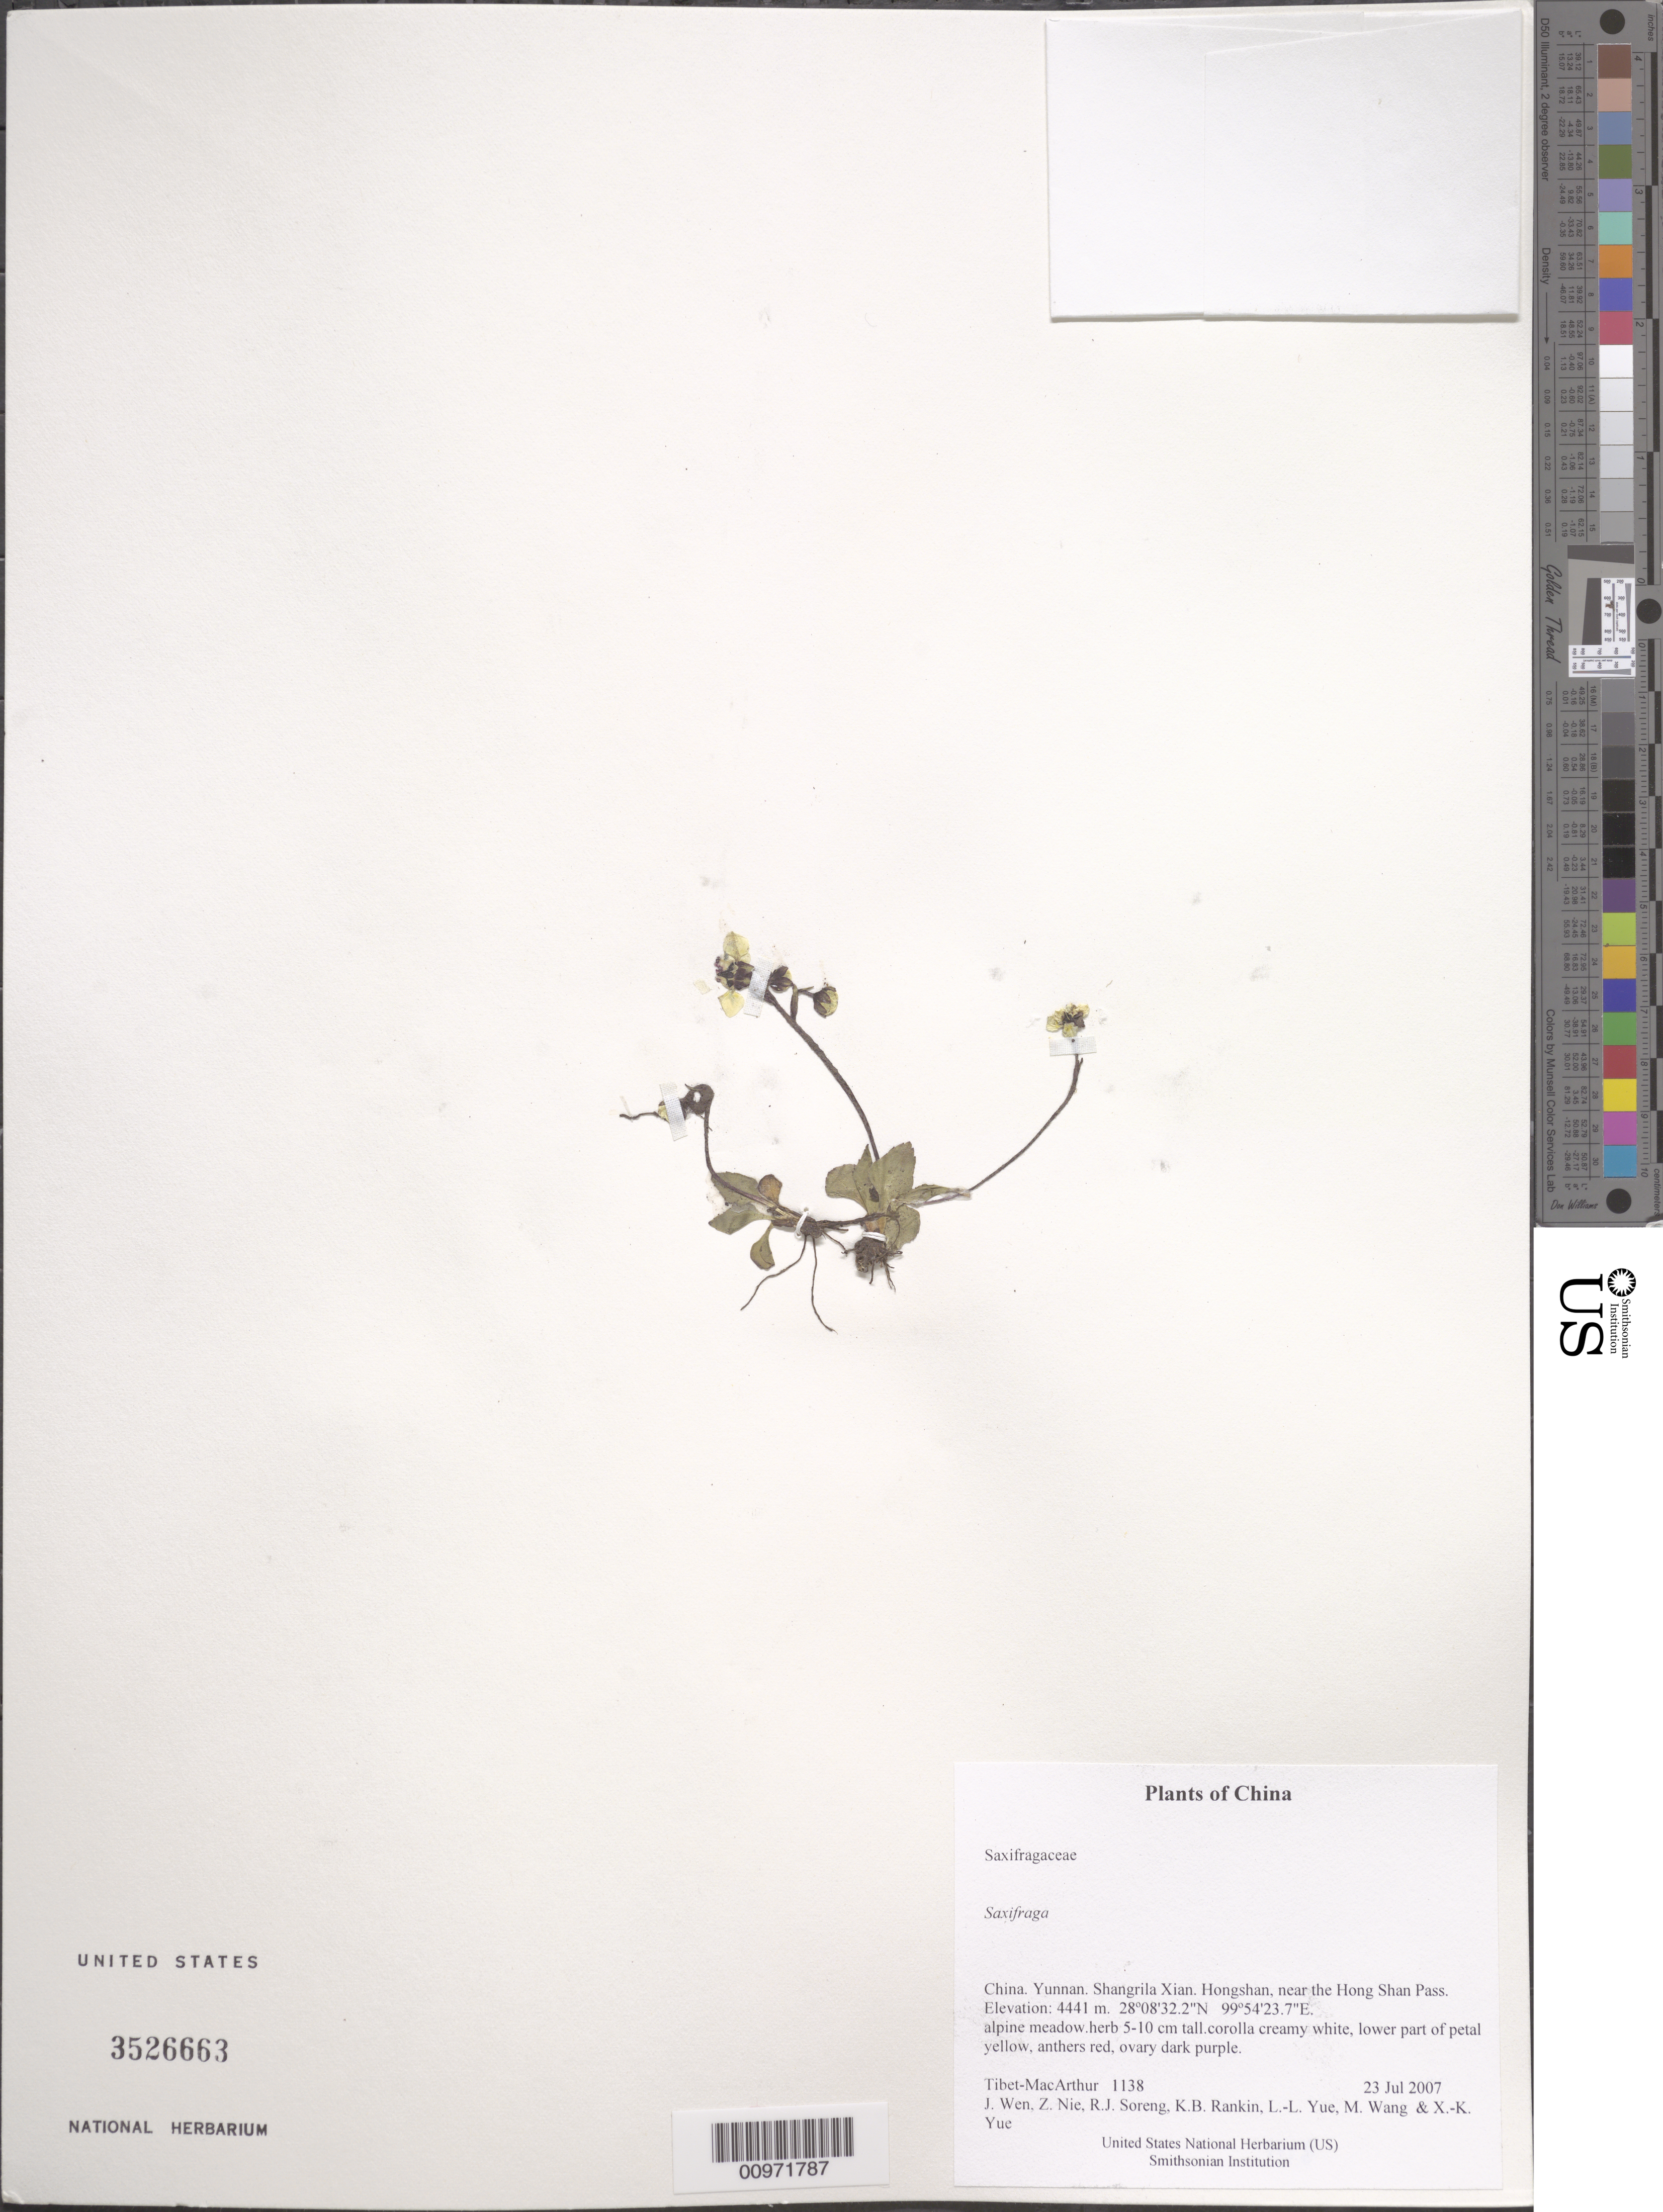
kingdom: Plantae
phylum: Tracheophyta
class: Magnoliopsida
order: Saxifragales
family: Saxifragaceae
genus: Saxifraga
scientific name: Saxifraga sp.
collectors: Tibet-MacArthur, J. Wen, Z. Nie, R. J. Soreng, K. Rankin, L. Yue, M. Wang & X. Yue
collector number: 1138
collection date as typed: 23 Jul 2007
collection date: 2007-07-23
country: China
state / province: Yunnan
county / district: Shangrila Xian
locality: Hongshan, near the Hong Shan Pass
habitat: alpine meadow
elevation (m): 4441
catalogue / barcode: US 3526663